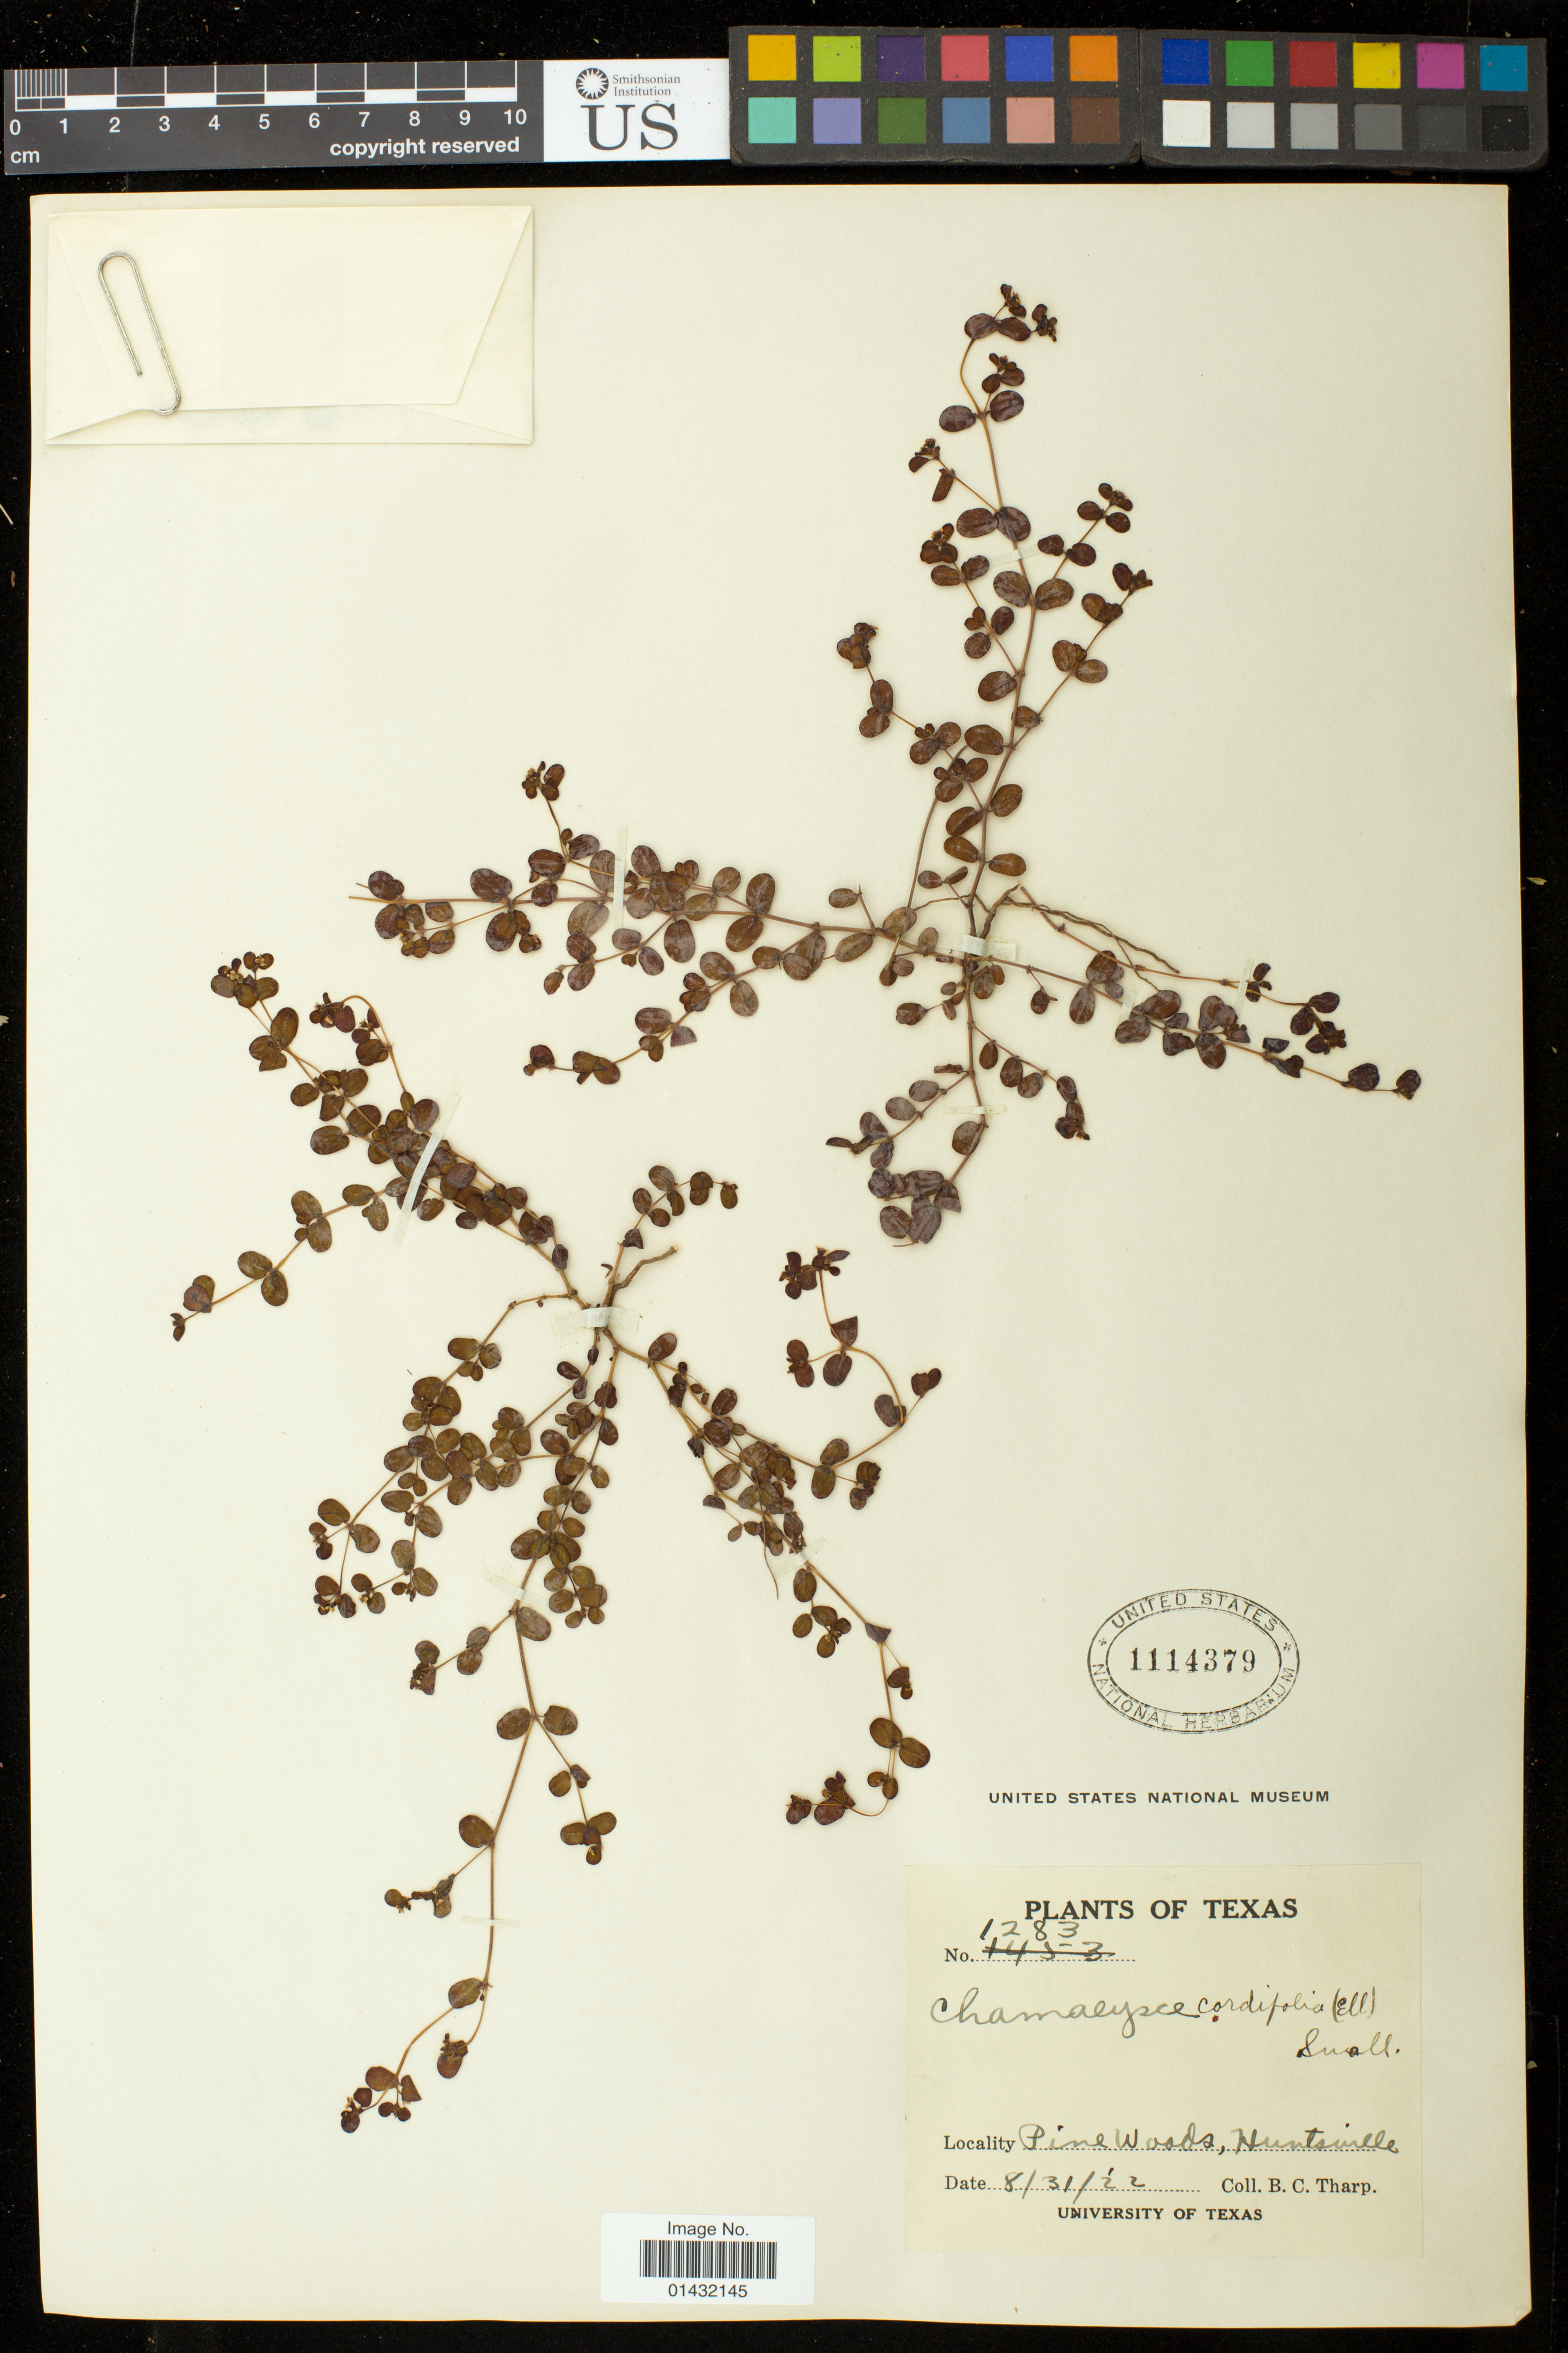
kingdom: Plantae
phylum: Tracheophyta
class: Magnoliopsida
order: Malpighiales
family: Euphorbiaceae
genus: Euphorbia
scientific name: Euphorbia cordifolia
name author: C.A. Mey. & Boiss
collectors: B. C. Tharp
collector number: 1283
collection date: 1922-08-31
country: United States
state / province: Texas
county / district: Walker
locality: Pine Woods, Huntsville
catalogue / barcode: US 1114379